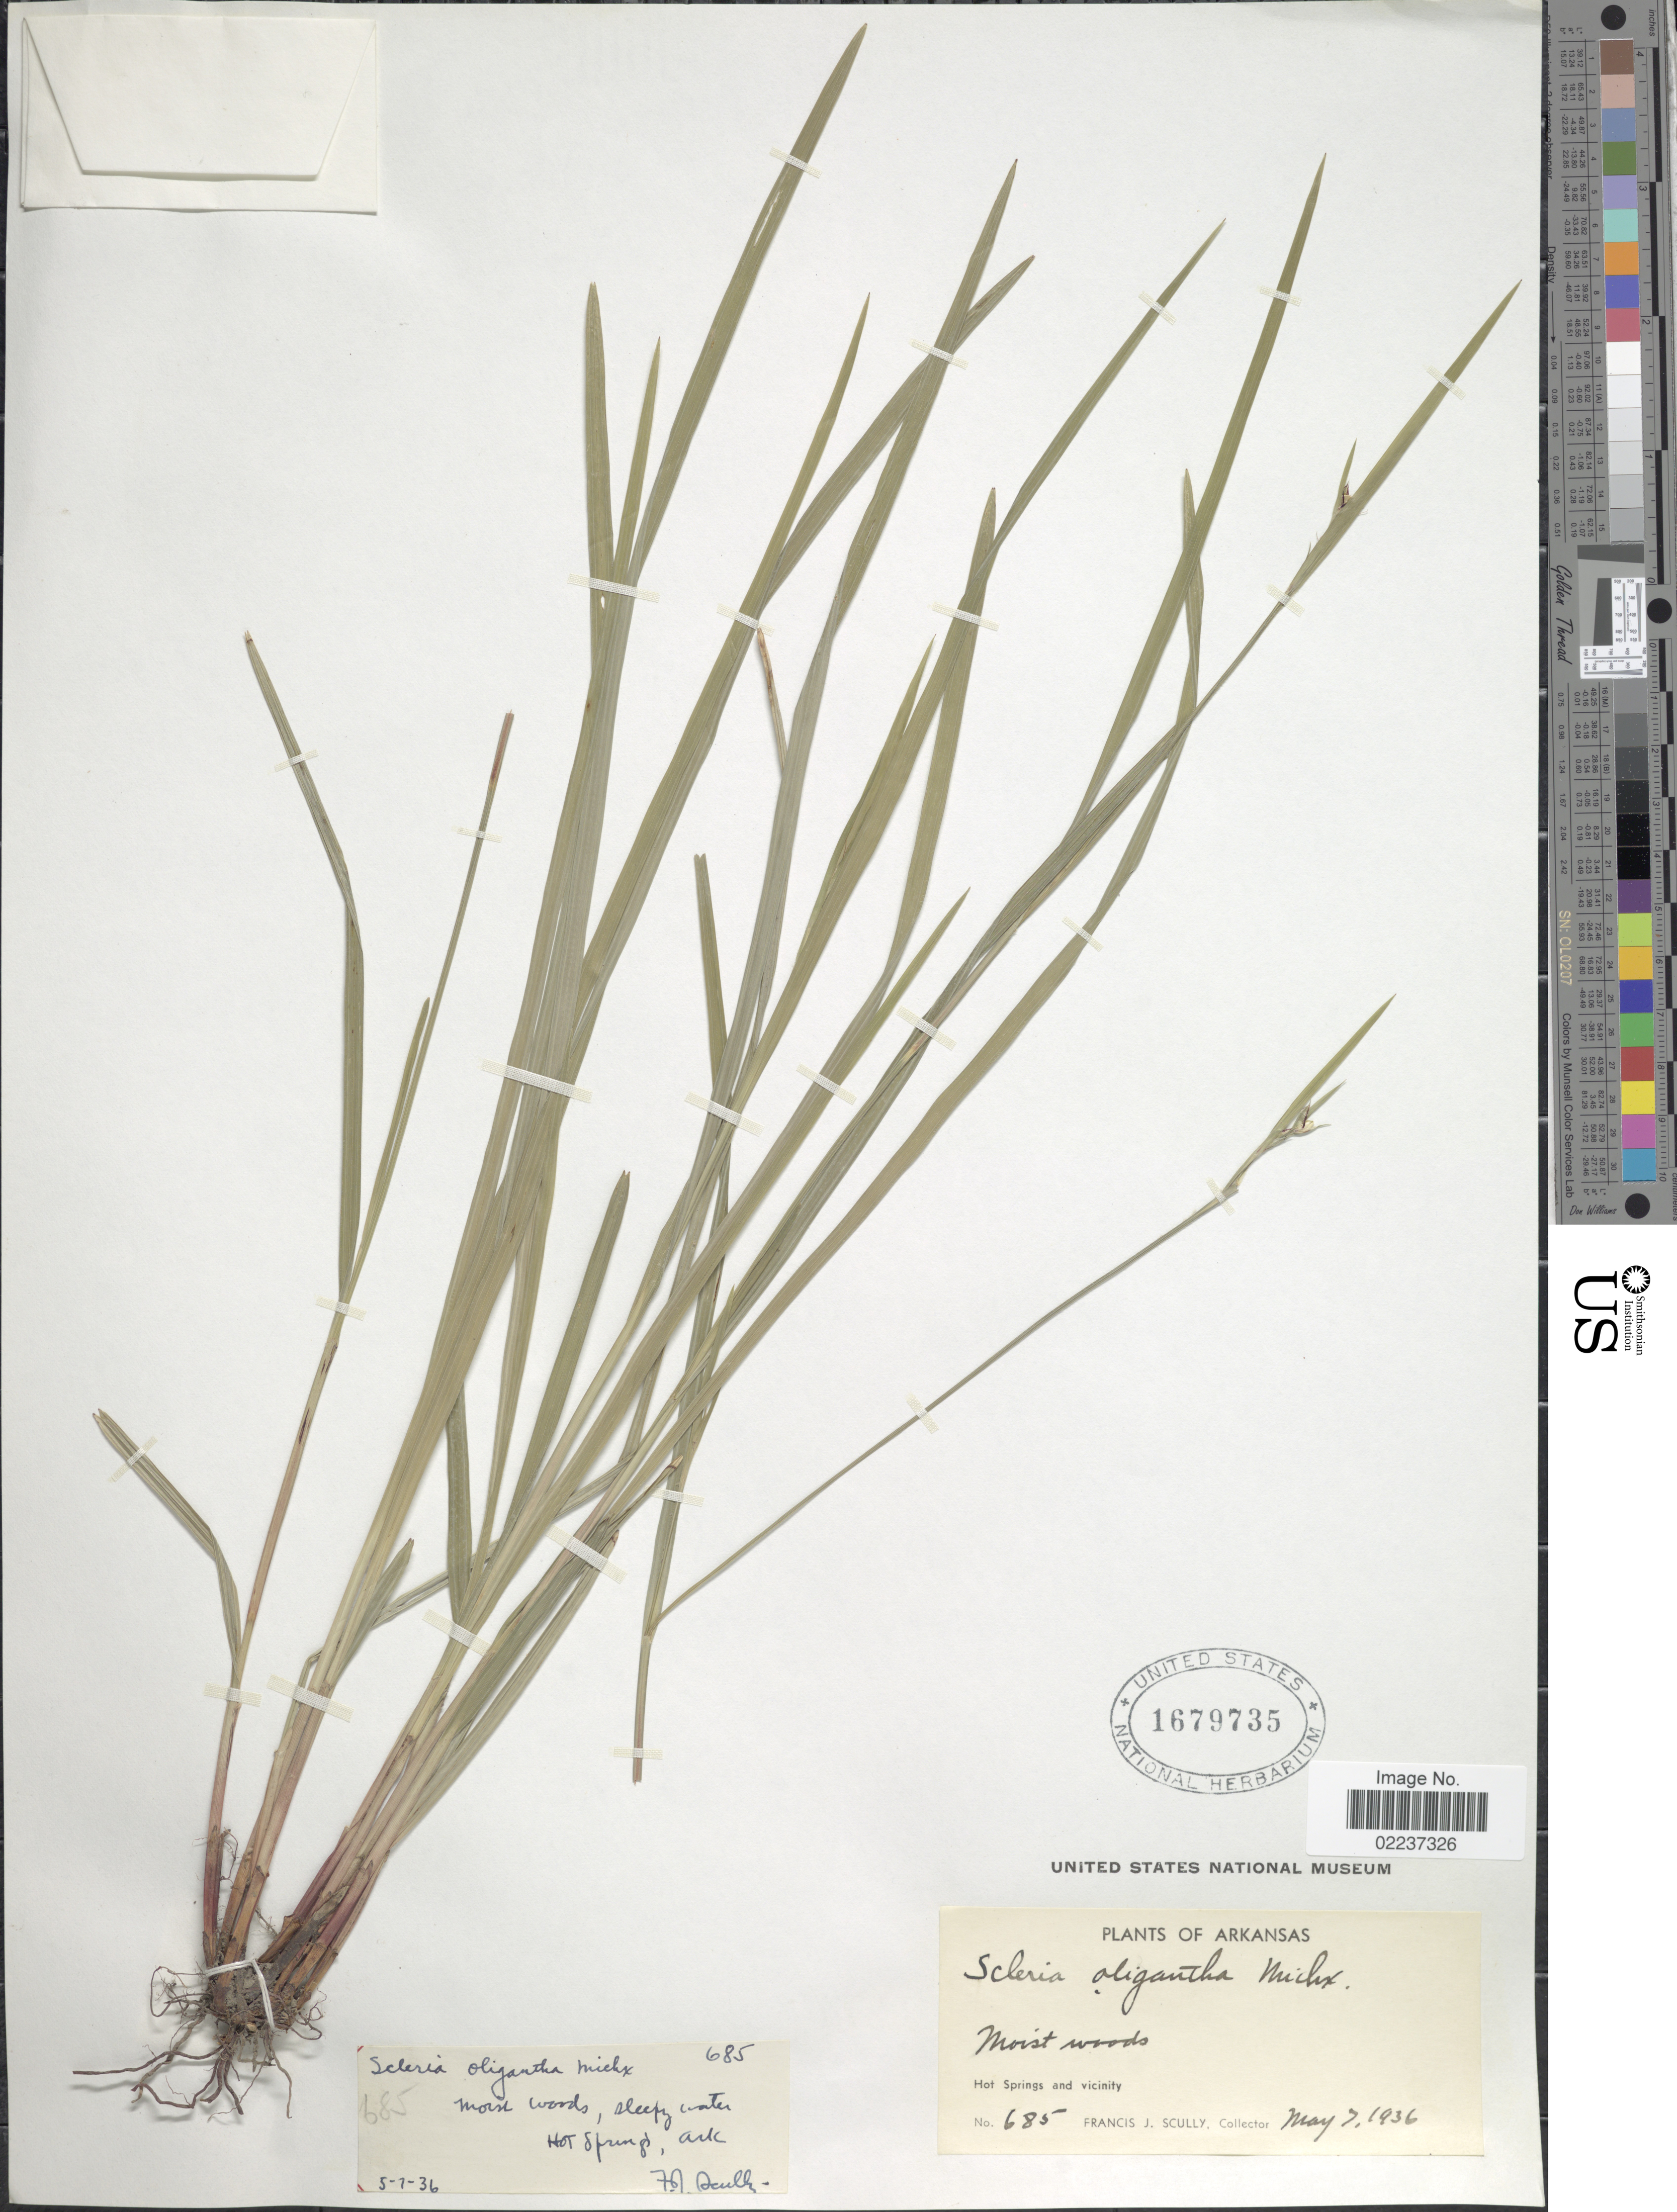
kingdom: Plantae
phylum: Tracheophyta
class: Liliopsida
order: Poales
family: Cyperaceae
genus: Scleria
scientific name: Scleria oligantha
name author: Michx.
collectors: F. J. Scully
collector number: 685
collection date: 1936-05-07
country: United States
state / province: Arkansas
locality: Hot Springs and Vicinity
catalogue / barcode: US 1679735